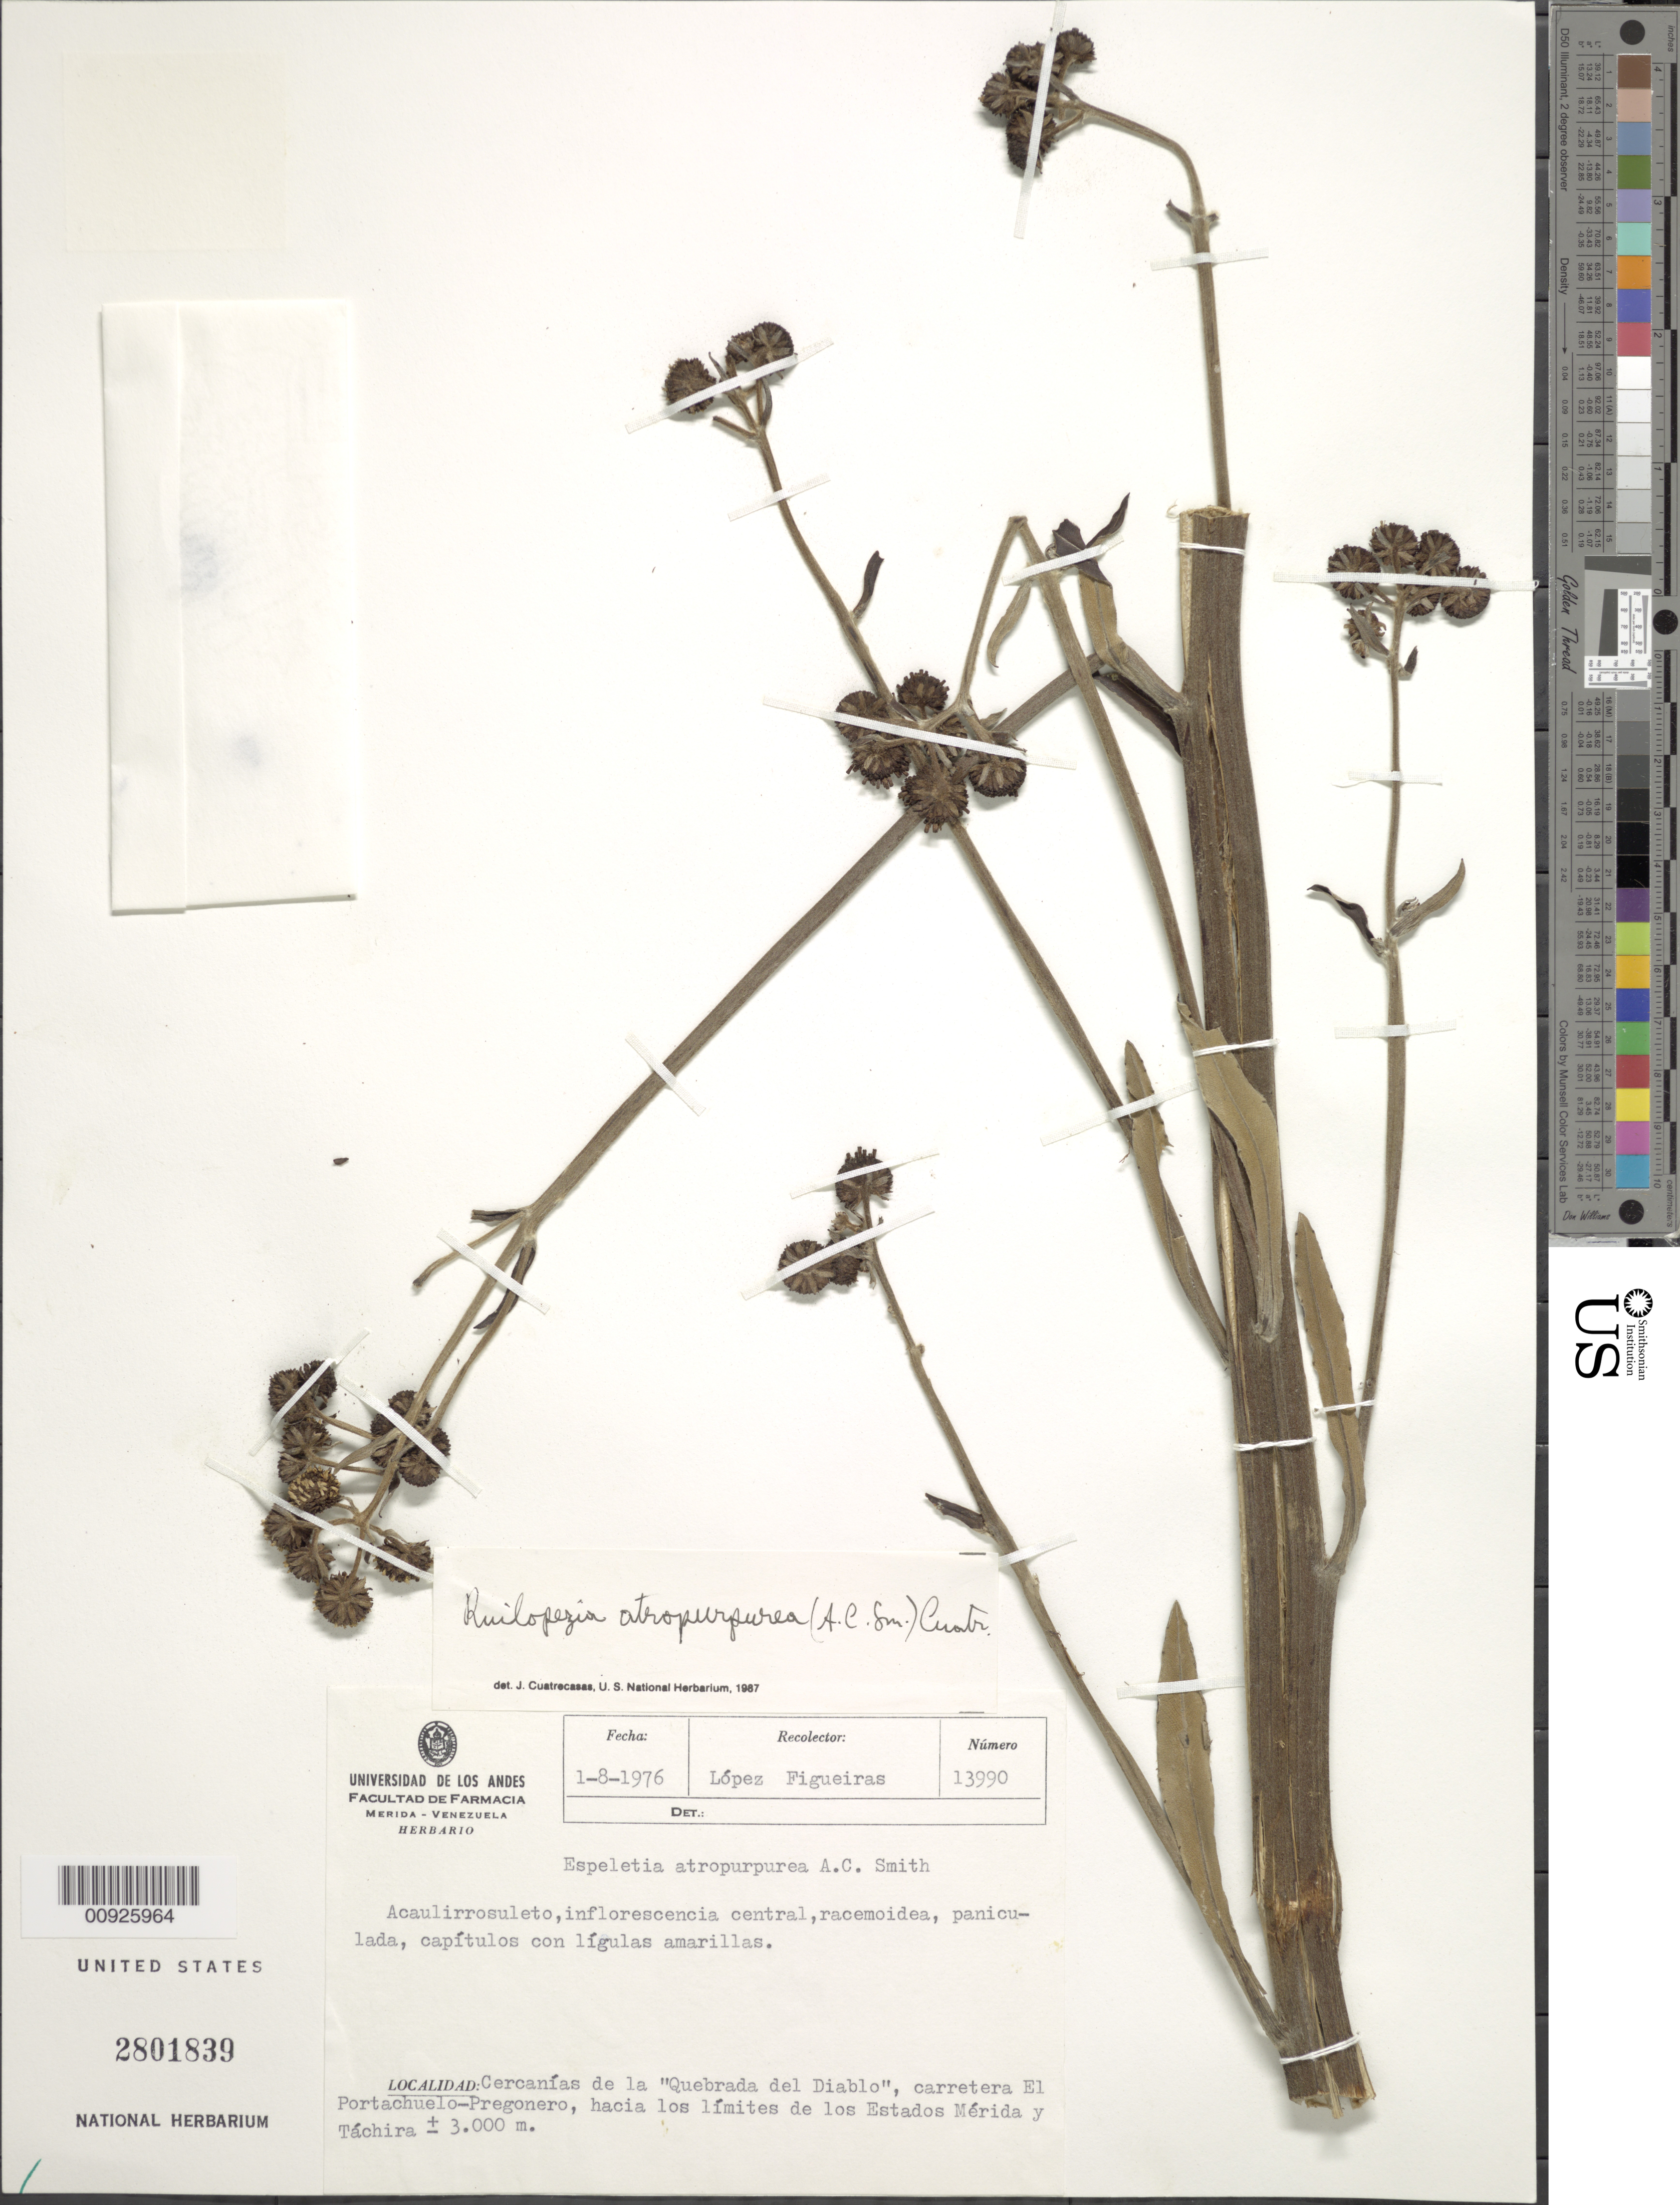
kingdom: Plantae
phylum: Tracheophyta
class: Magnoliopsida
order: Asterales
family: Asteraceae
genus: Ruilopezia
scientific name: Ruilopezia atropurpurea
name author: (A.C. Sm.) Cuatrec.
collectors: M. López Figueiras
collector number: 13990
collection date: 1976-08-01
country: Venezuela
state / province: Mérida / Tachira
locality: Cercanías de la Quebrada del Diablo, carretera de El Portachuelo - Pregonero.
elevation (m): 3000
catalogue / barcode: US 2801839